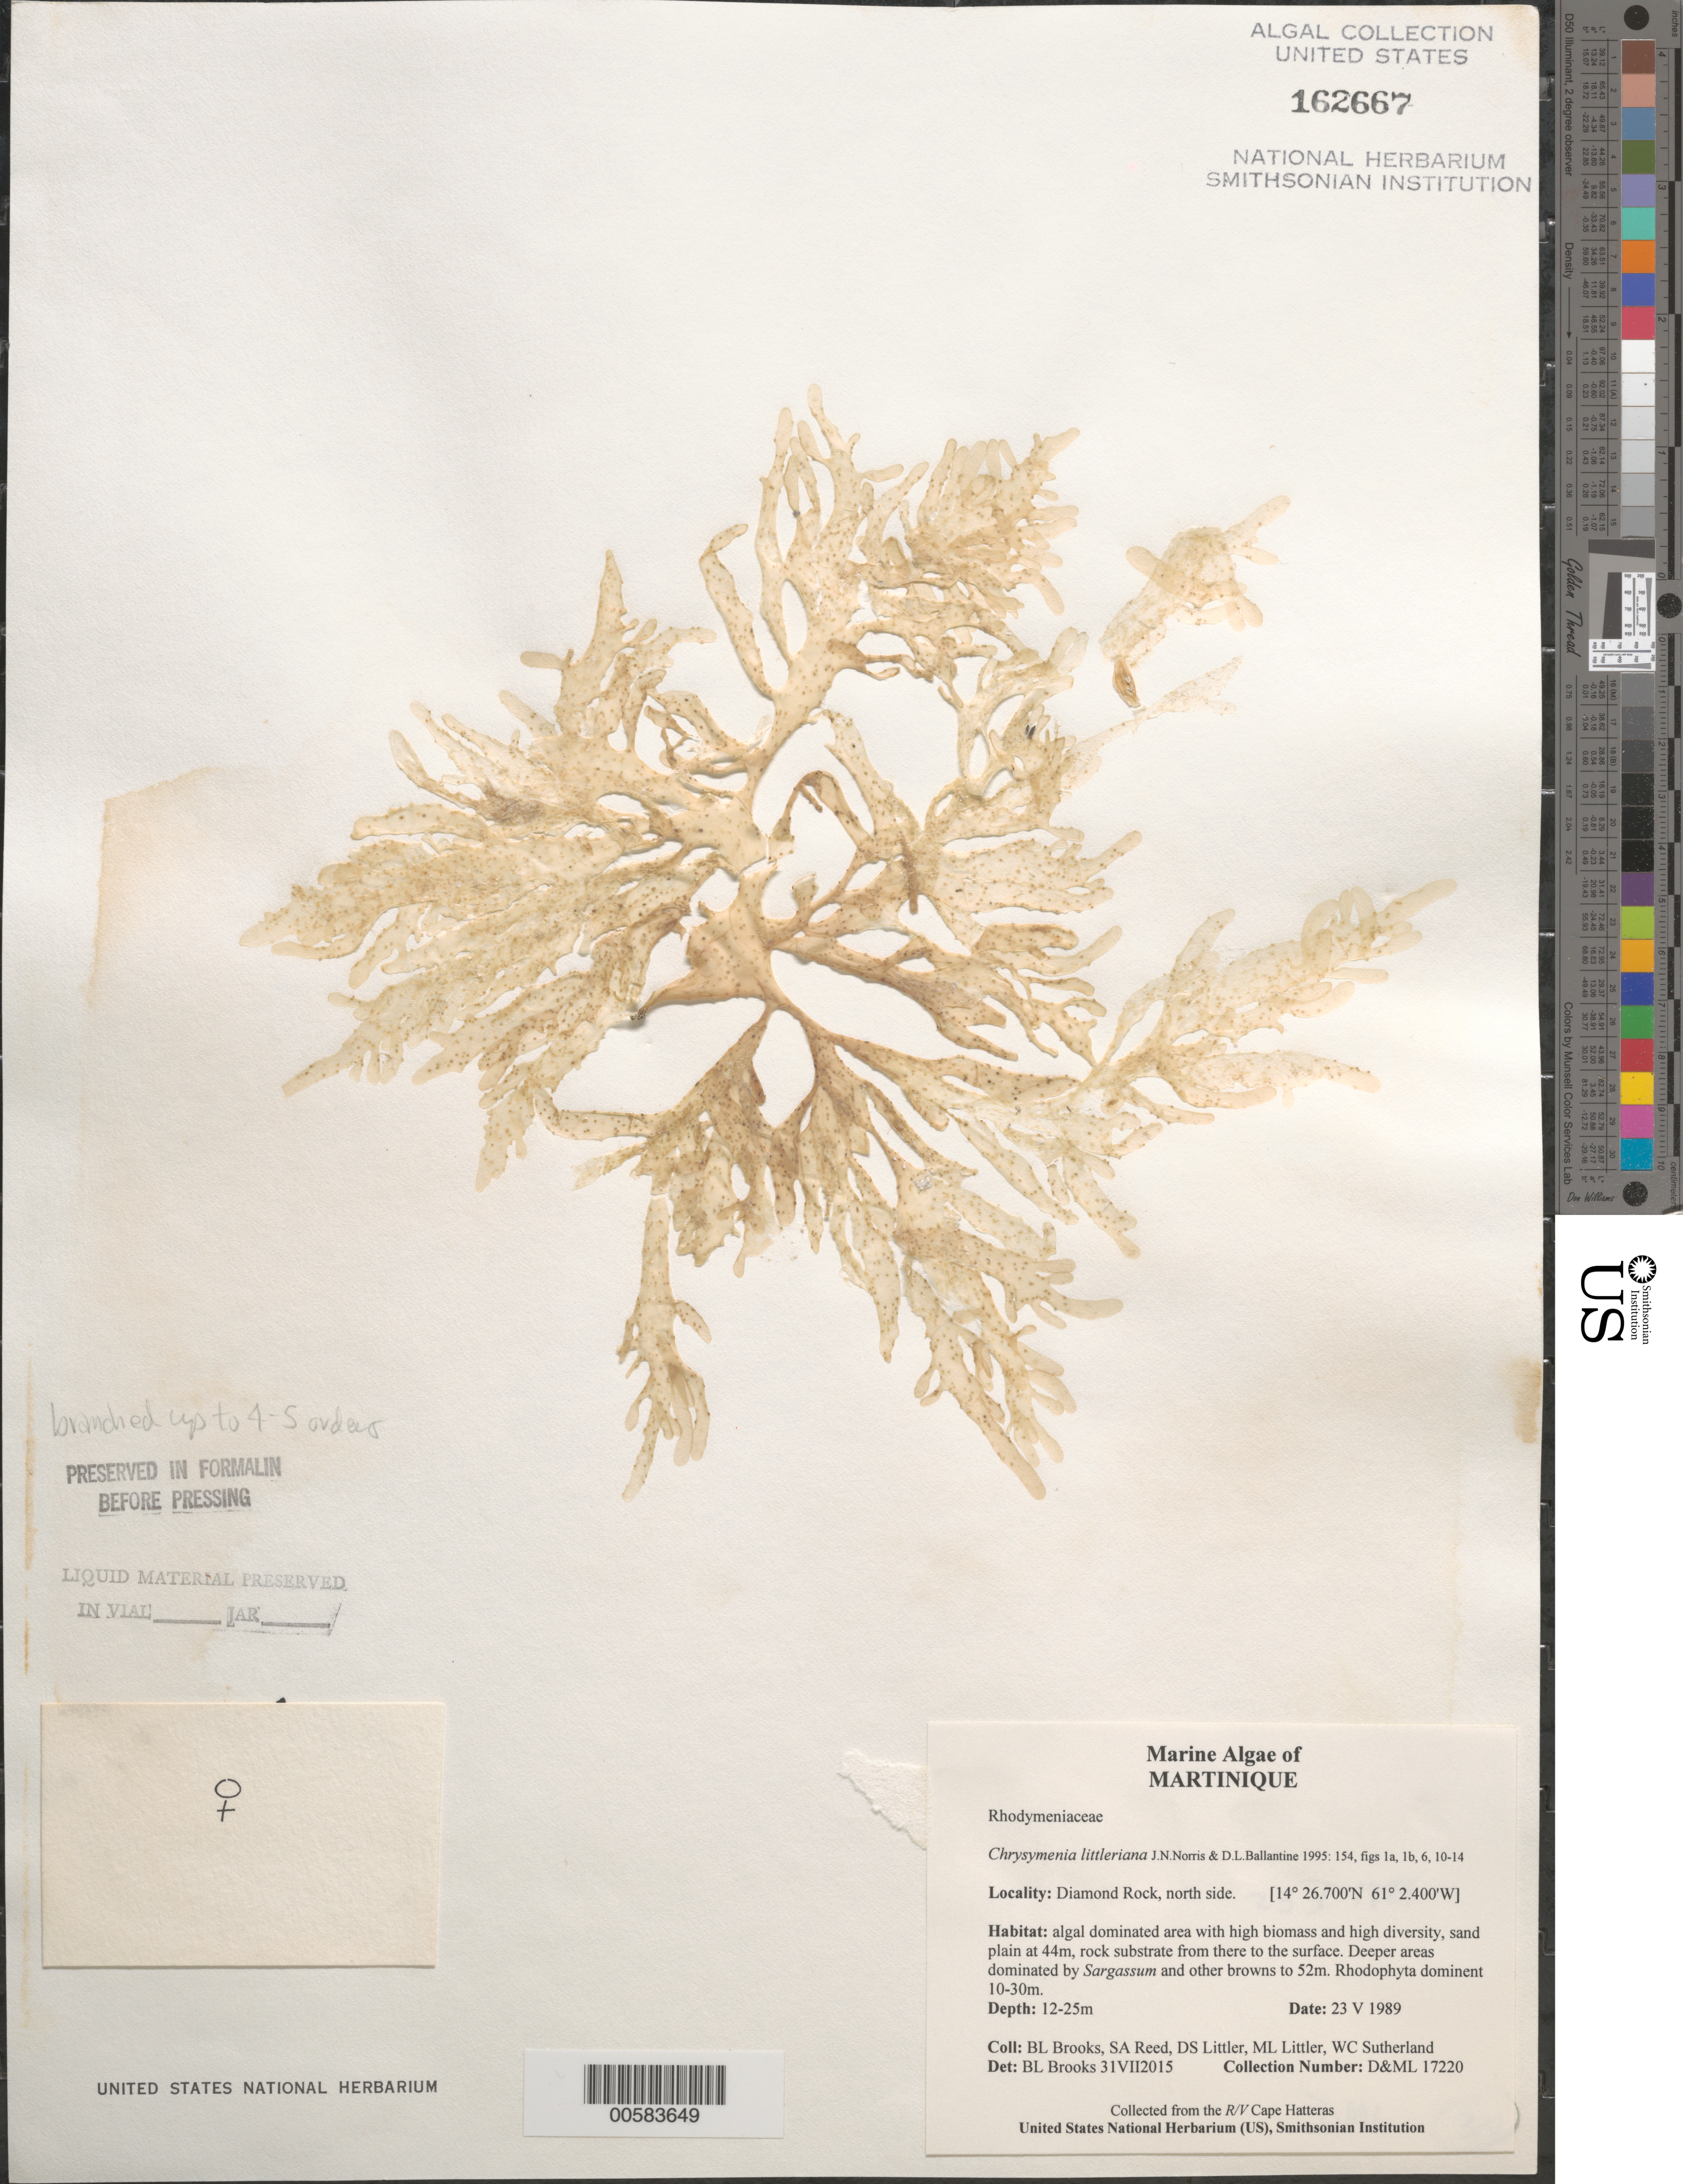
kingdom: Plantae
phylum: Rhodophyta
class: Florideophyceae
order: Rhodymeniales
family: Rhodymeniaceae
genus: Chrysymenia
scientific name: Chrysymenia littleriana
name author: J.N. Norris & D.L. Ballant.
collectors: B. Brooks, S. Reed, D. S. Littler, M. Littler & W. Sutherland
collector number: D&ML17220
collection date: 1989-05-23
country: Martinique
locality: Diamond Rock, north side.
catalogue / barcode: US 162667